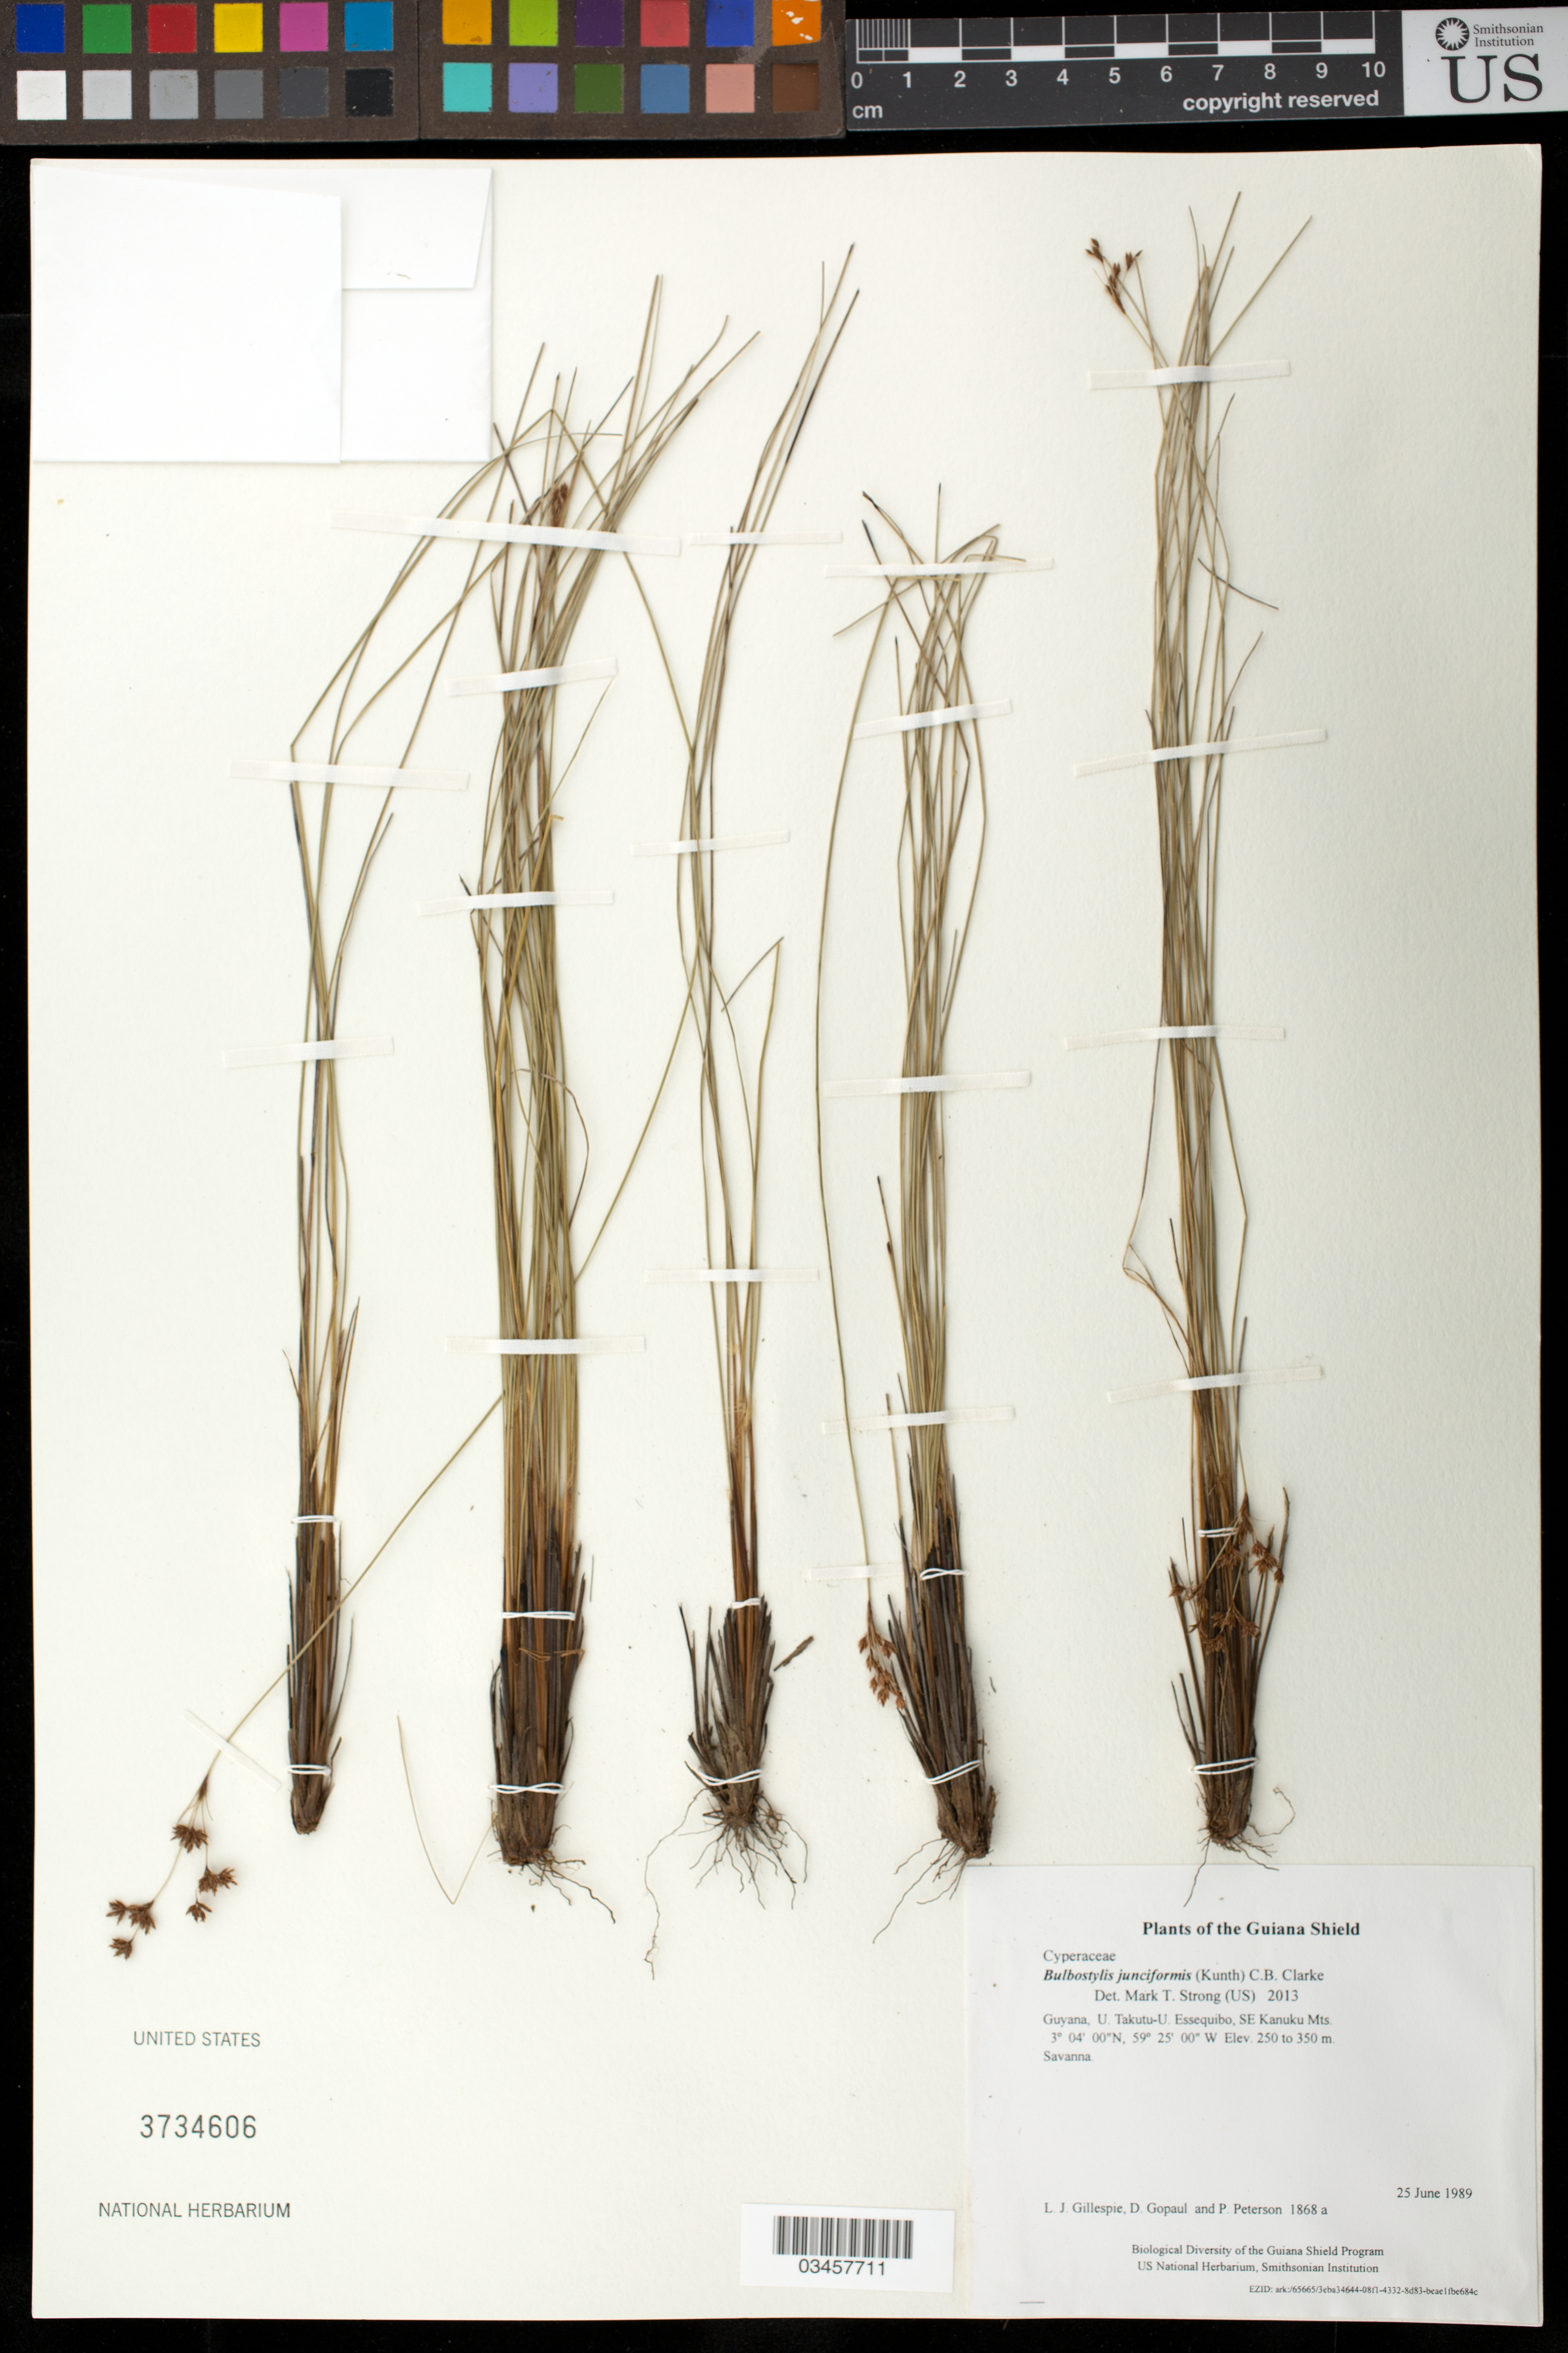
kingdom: Plantae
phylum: Tracheophyta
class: Liliopsida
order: Poales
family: Cyperaceae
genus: Bulbostylis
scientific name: Bulbostylis junciformis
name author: (Kunth) C.B. Clarke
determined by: Strong, M. T., (US), Smithsonian Institution - National Museum of Natural History (UNITED STATES)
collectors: L. J. Gillespie, D. Gopaul & P. M. Peterson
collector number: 1868 a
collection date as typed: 25 June 1989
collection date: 1989-06-25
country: Guyana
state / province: U. Takutu-U. Essequibo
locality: SE Kanuku Mts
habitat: Savanna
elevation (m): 250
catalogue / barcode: US 3734606